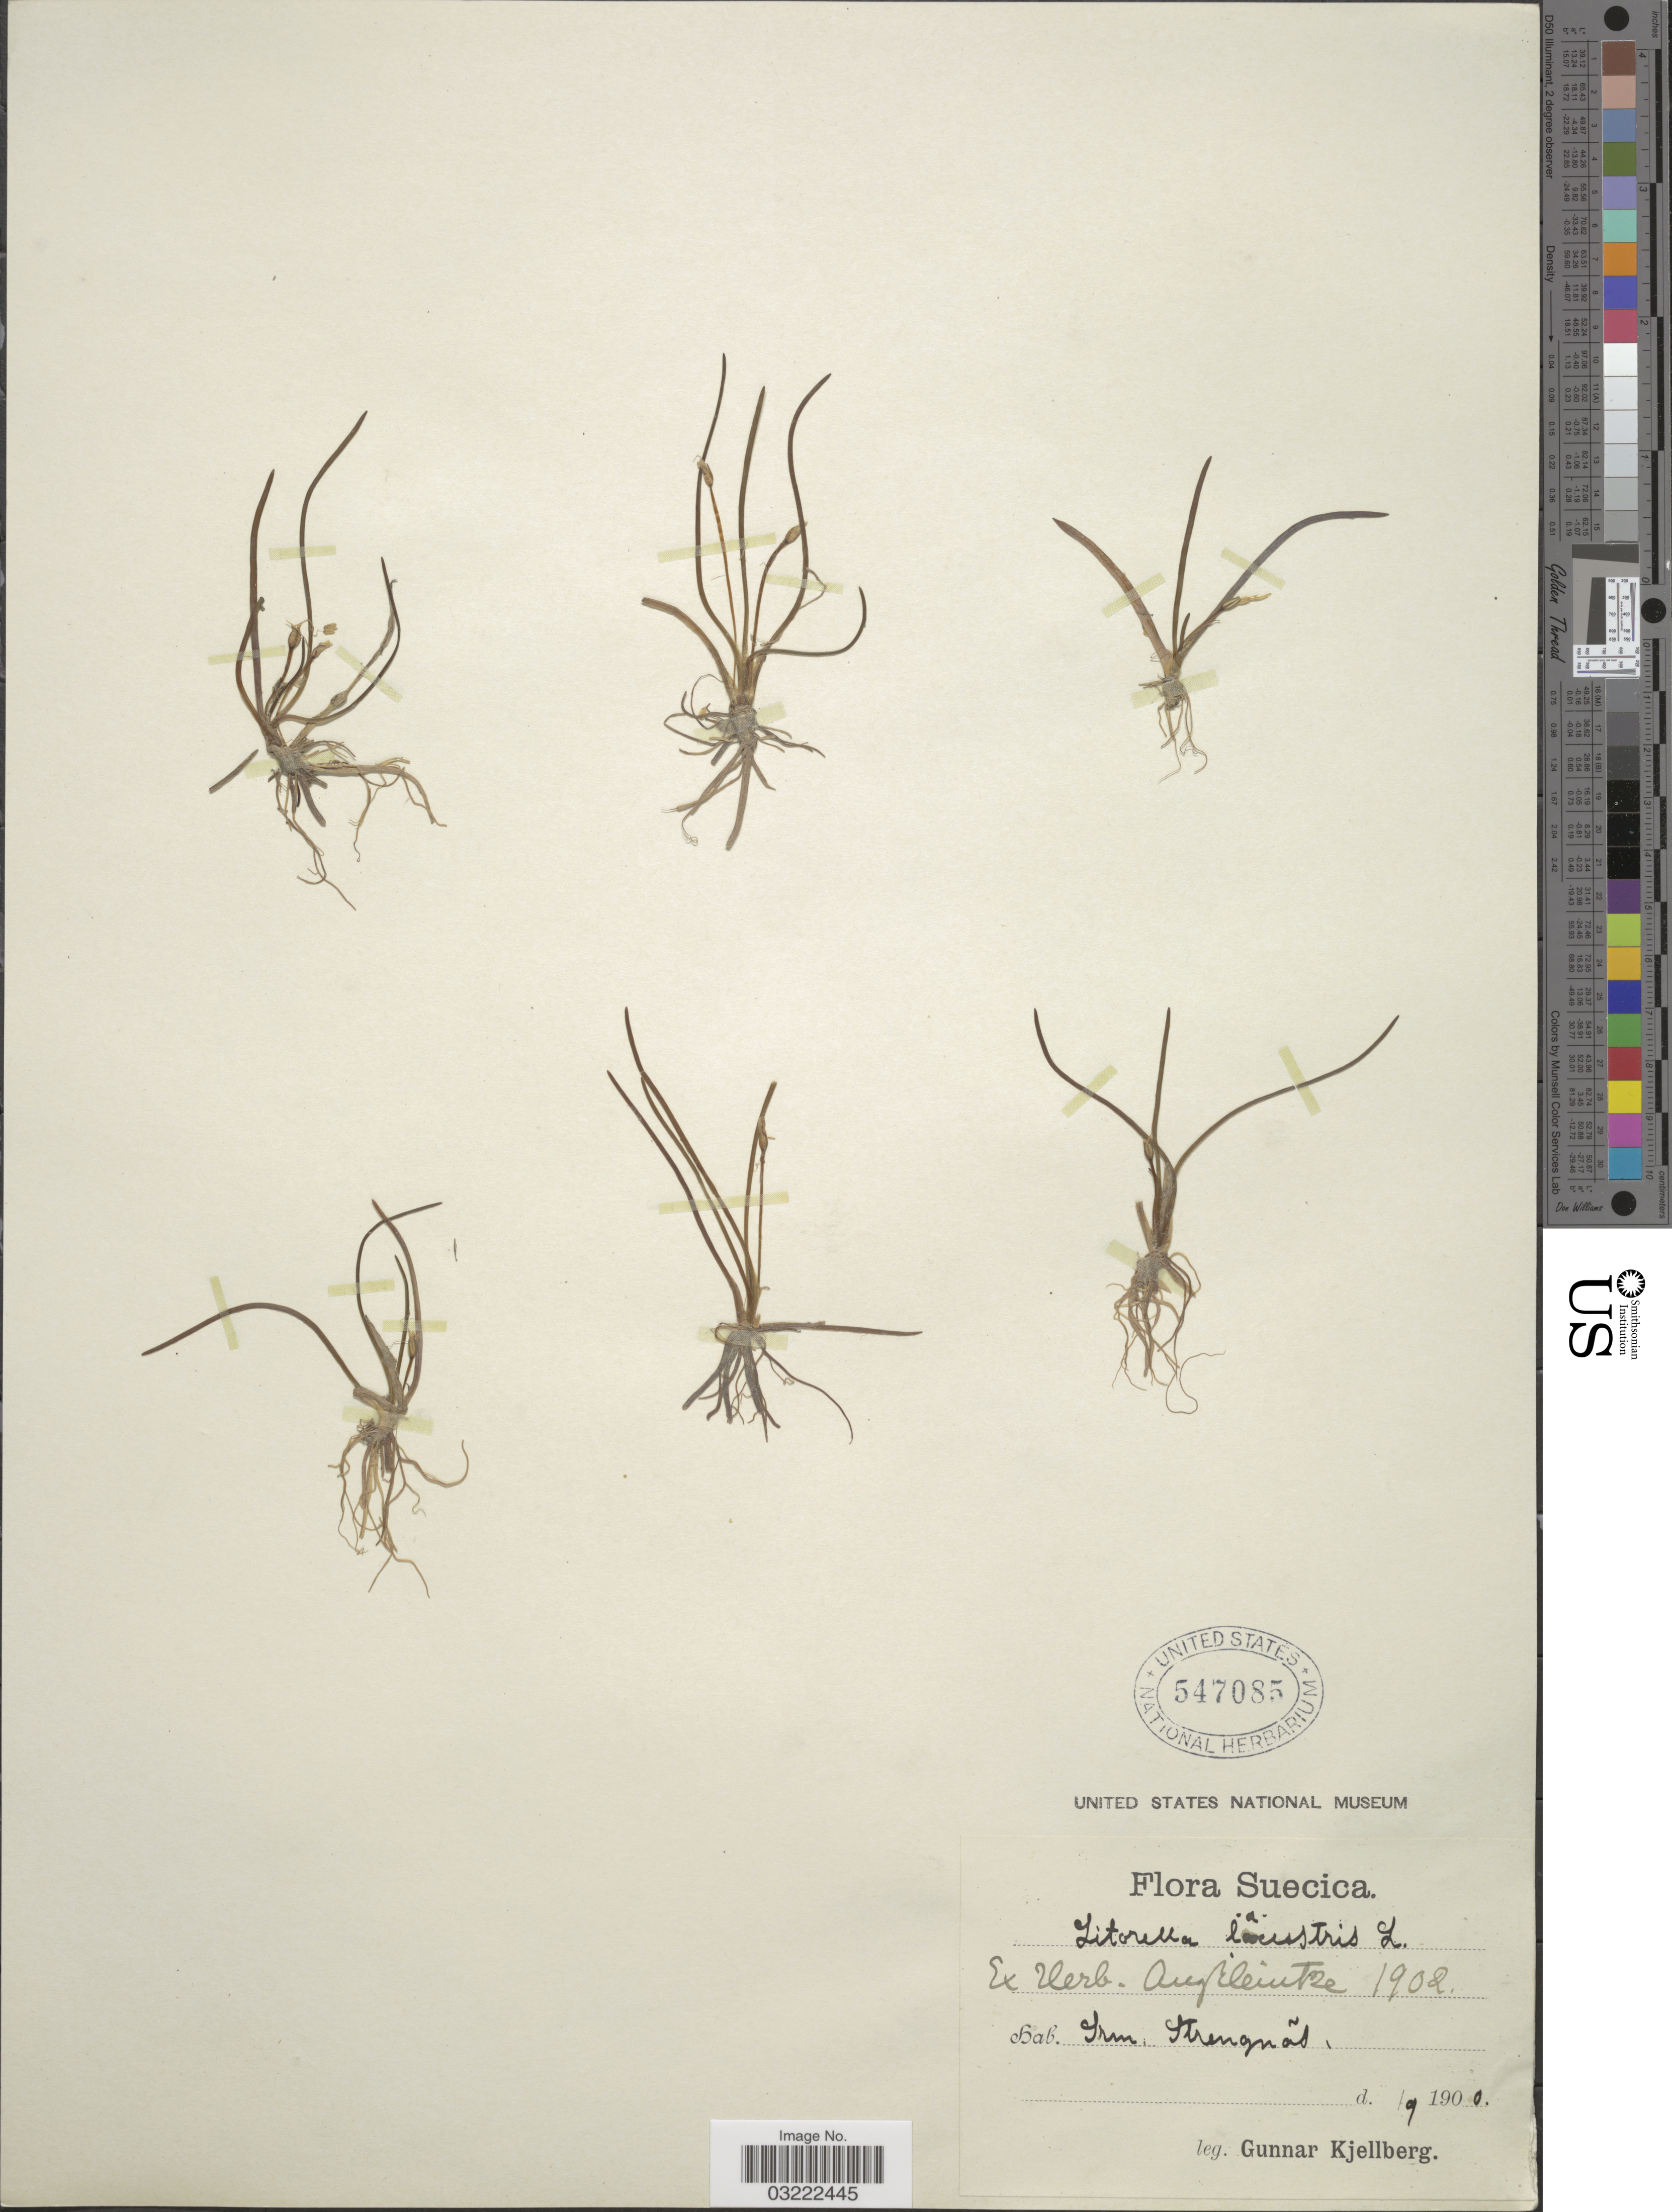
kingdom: Plantae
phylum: Tracheophyta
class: Magnoliopsida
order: Lamiales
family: Plantaginaceae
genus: Littorella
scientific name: Littorella lacustris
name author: L.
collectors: G. Kjellberg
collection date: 1900-09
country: Sweden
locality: Suecica, Sdm. Strangnãs.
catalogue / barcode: US 547085